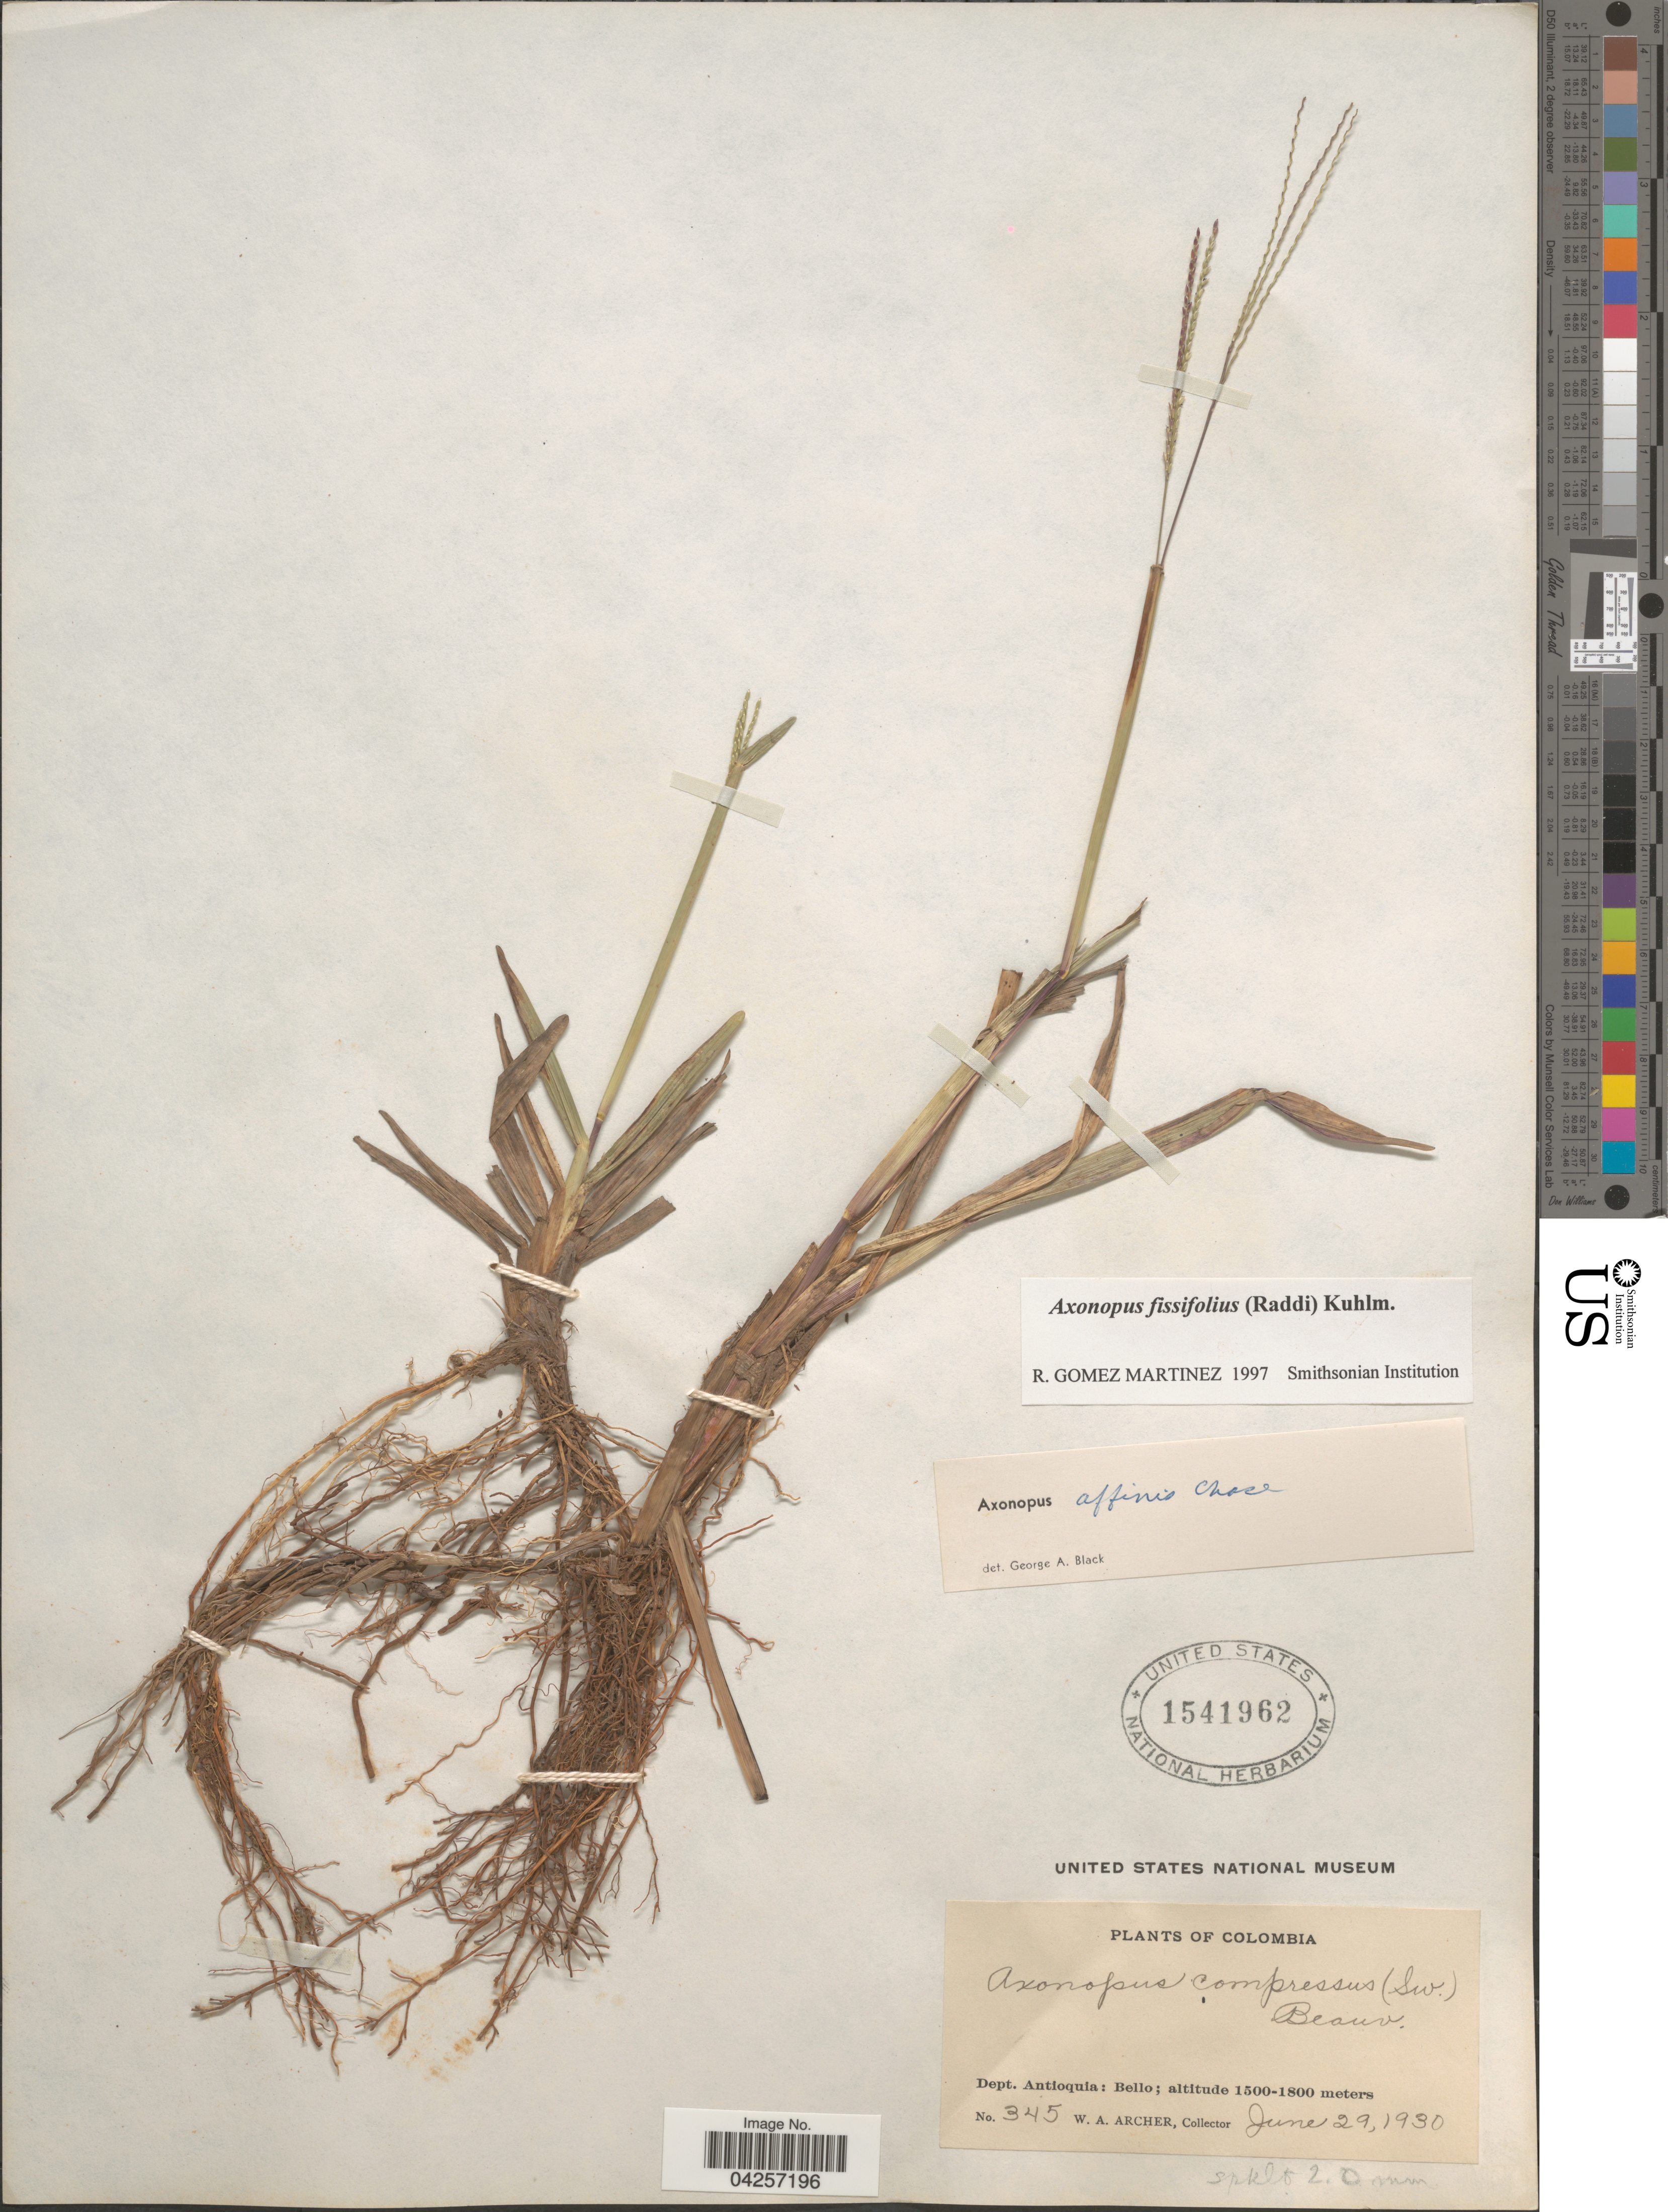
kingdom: Plantae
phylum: Tracheophyta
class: Liliopsida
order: Poales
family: Poaceae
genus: Axonopus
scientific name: Axonopus fissifolius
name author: (Raddi) Kuhlm.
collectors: W. Archer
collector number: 345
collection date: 1930-06-29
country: Colombia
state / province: Antioquia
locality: Dept. Antioquia: Bello.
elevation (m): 1500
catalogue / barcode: US 1541962